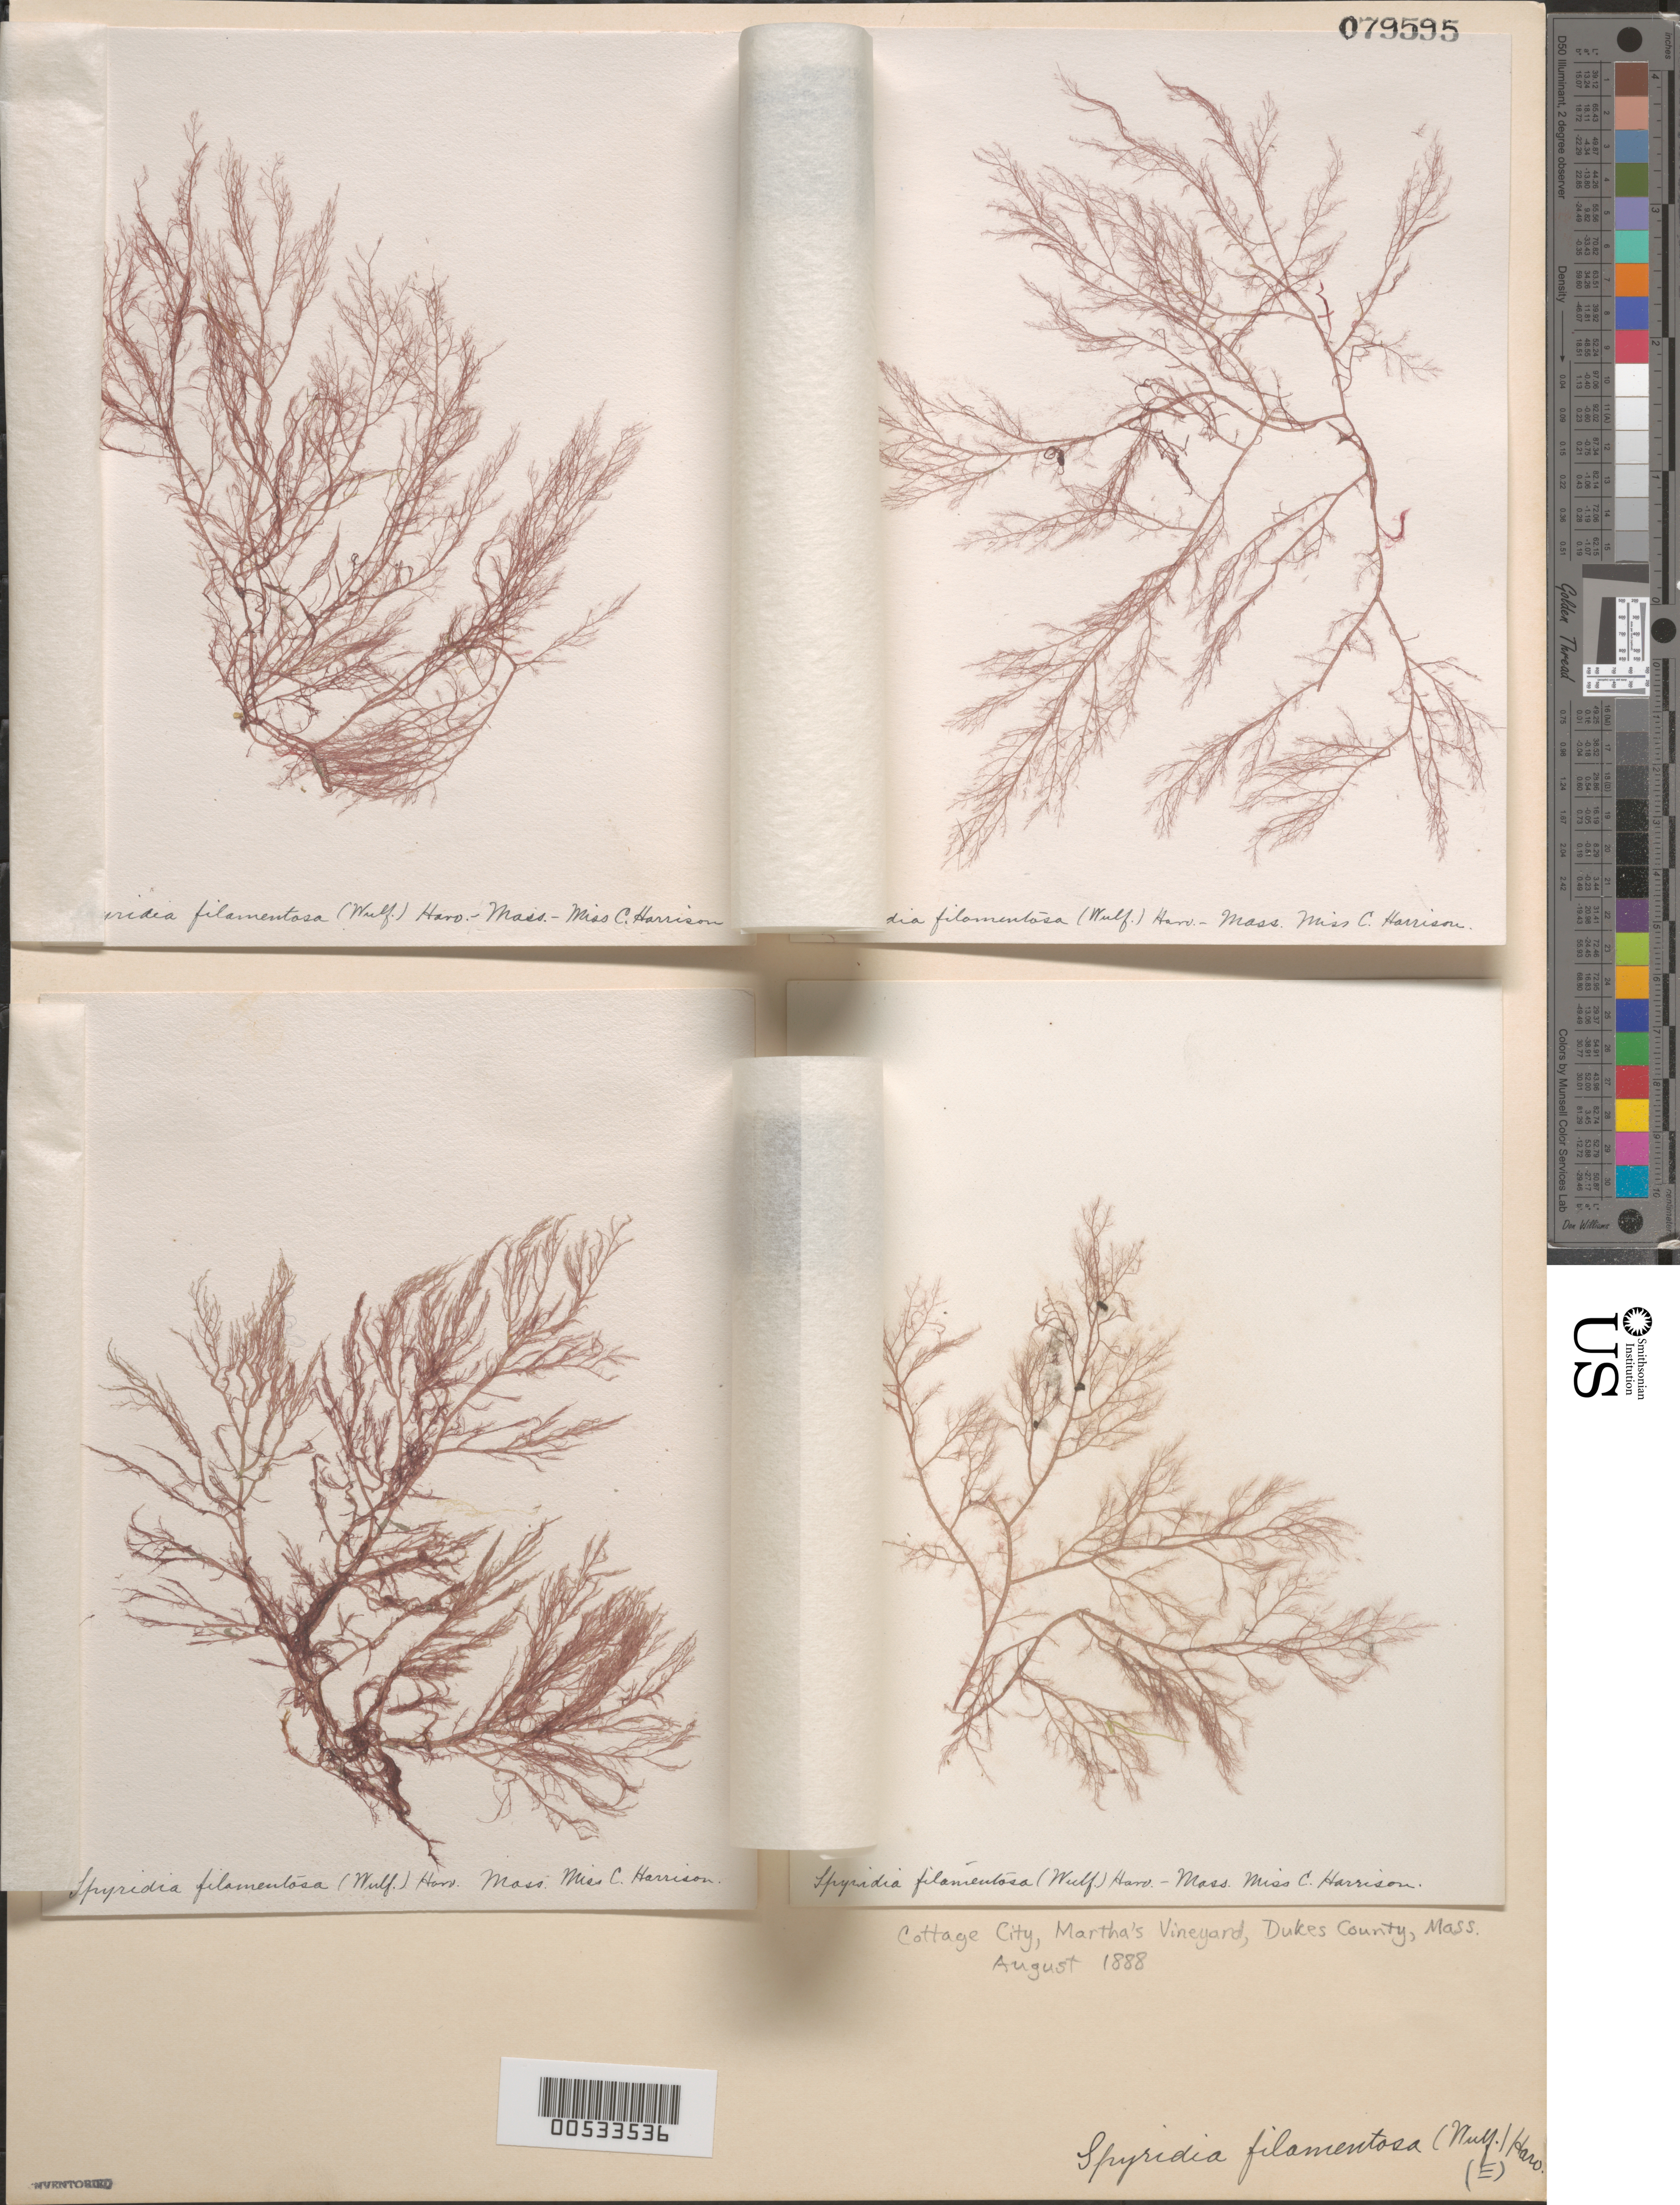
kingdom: Plantae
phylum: Rhodophyta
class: Florideophyceae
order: Ceramiales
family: Spyridiaceae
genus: Spyridia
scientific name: Spyridia filamentosa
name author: (Wulfen) Harv.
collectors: C. Harrison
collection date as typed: Aug 1888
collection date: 1888-08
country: United States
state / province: Massachusetts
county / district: Dukes County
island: Martha's Vineyard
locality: Cottage City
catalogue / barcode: US 79595